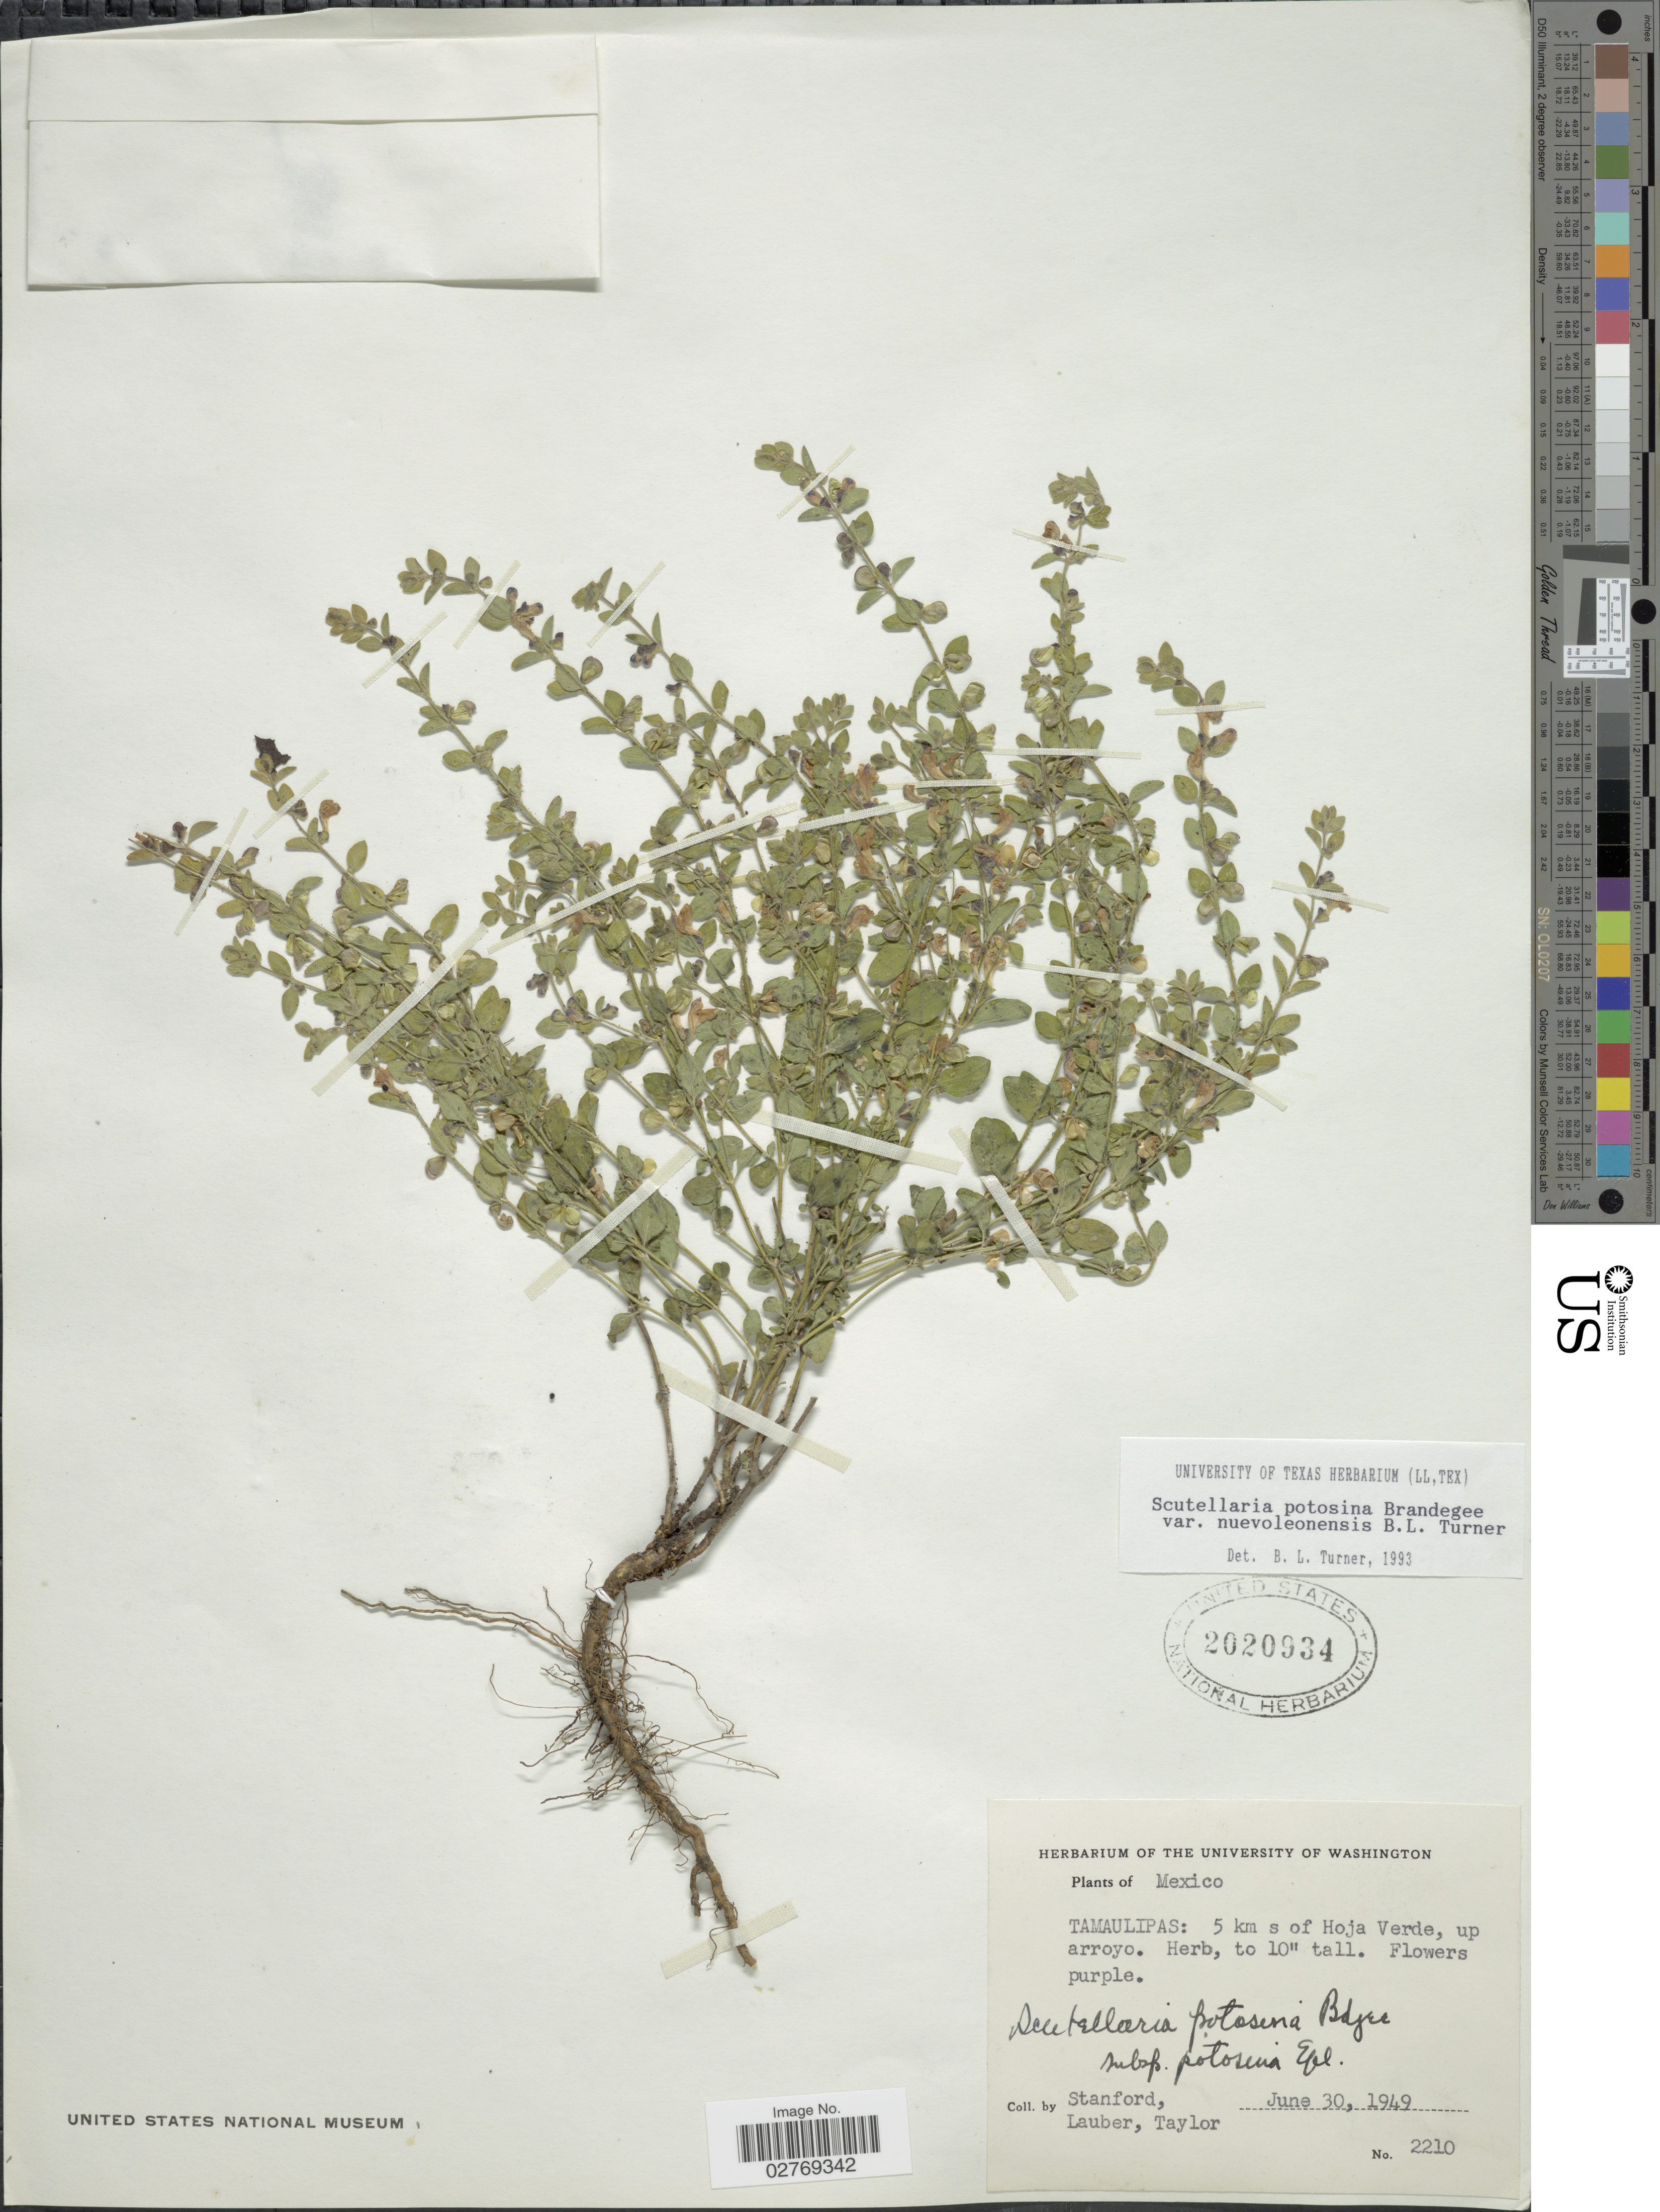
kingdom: Plantae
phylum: Tracheophyta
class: Magnoliopsida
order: Lamiales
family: Lamiaceae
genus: Scutellaria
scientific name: Scutellaria potosina var. nuevoleonensis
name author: Brandegee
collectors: -. Stanford, Lauber, -- & -- Taylor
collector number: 2210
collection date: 1949-06-30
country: Mexico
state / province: Tamaulipas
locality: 5 km s of Hoja Verde, up arroyo.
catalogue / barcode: US 2020934